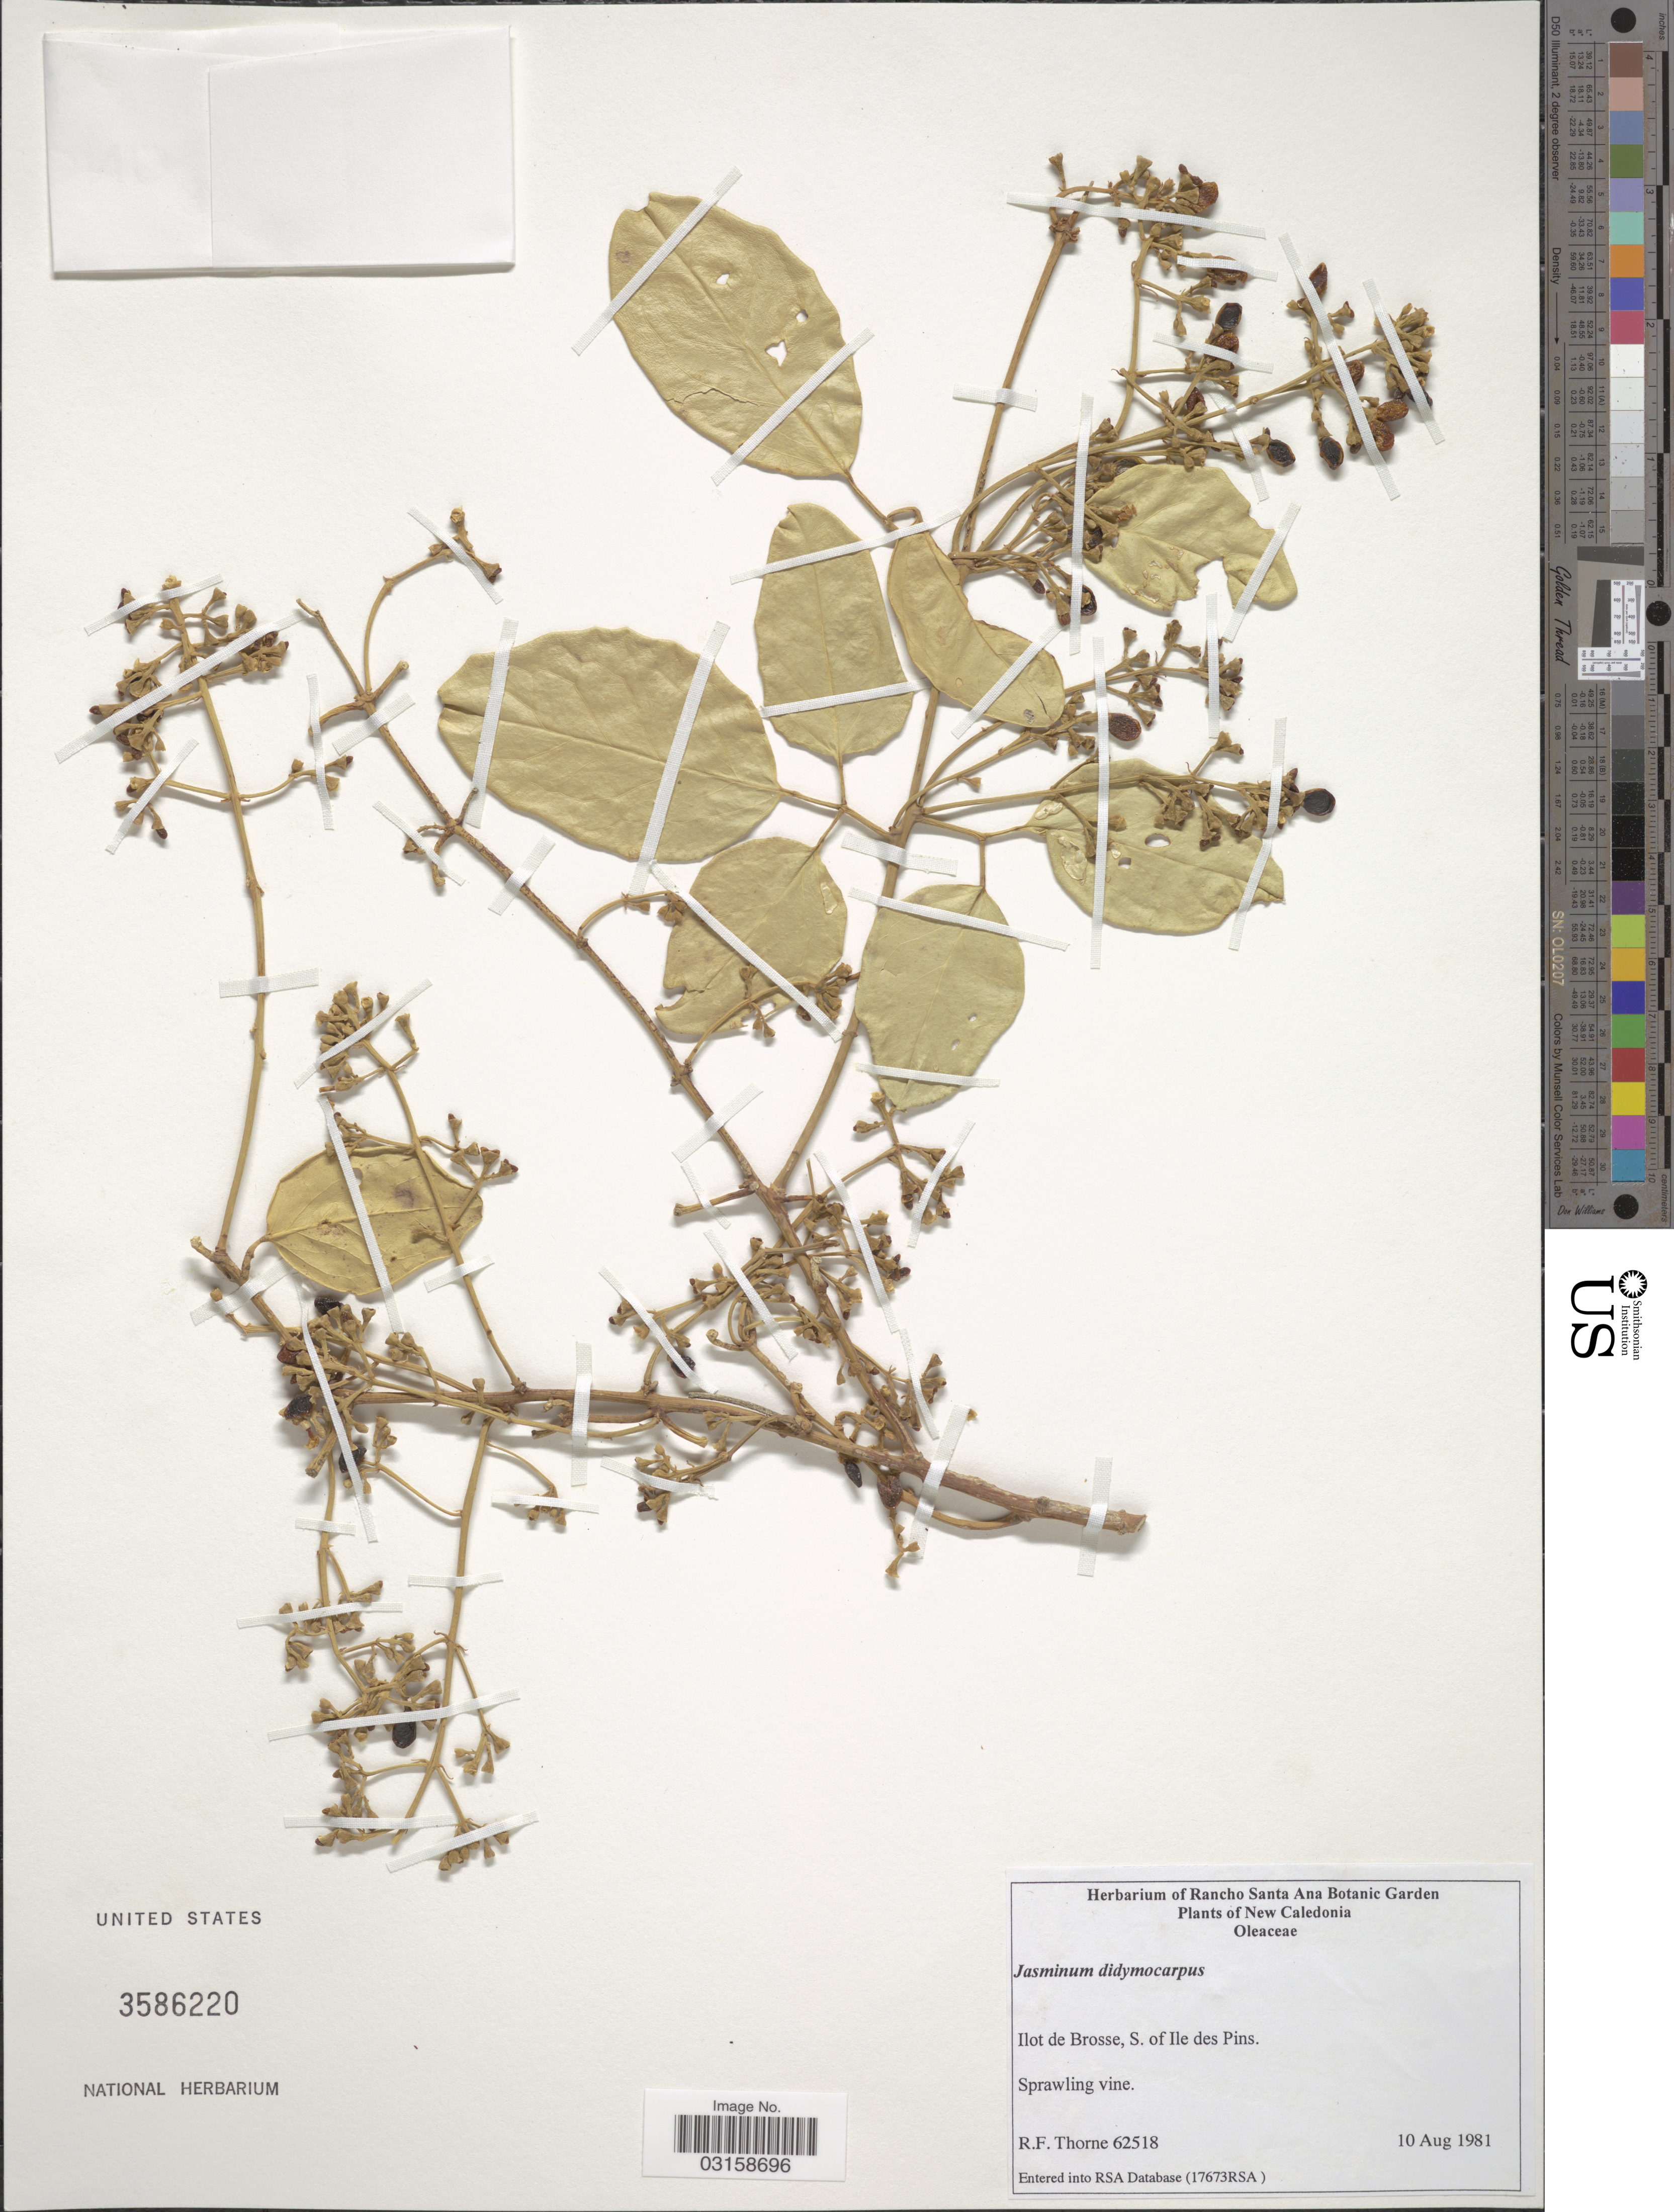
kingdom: Plantae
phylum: Tracheophyta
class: Magnoliopsida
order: Lamiales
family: Oleaceae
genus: Jasminum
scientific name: Jasminum didymum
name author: G. Forst.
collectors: R. Thorne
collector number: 62518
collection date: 1981-08-10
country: New Caledonia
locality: Ilot de Brosse, S. of Ile des Pins.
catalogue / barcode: US 3586220